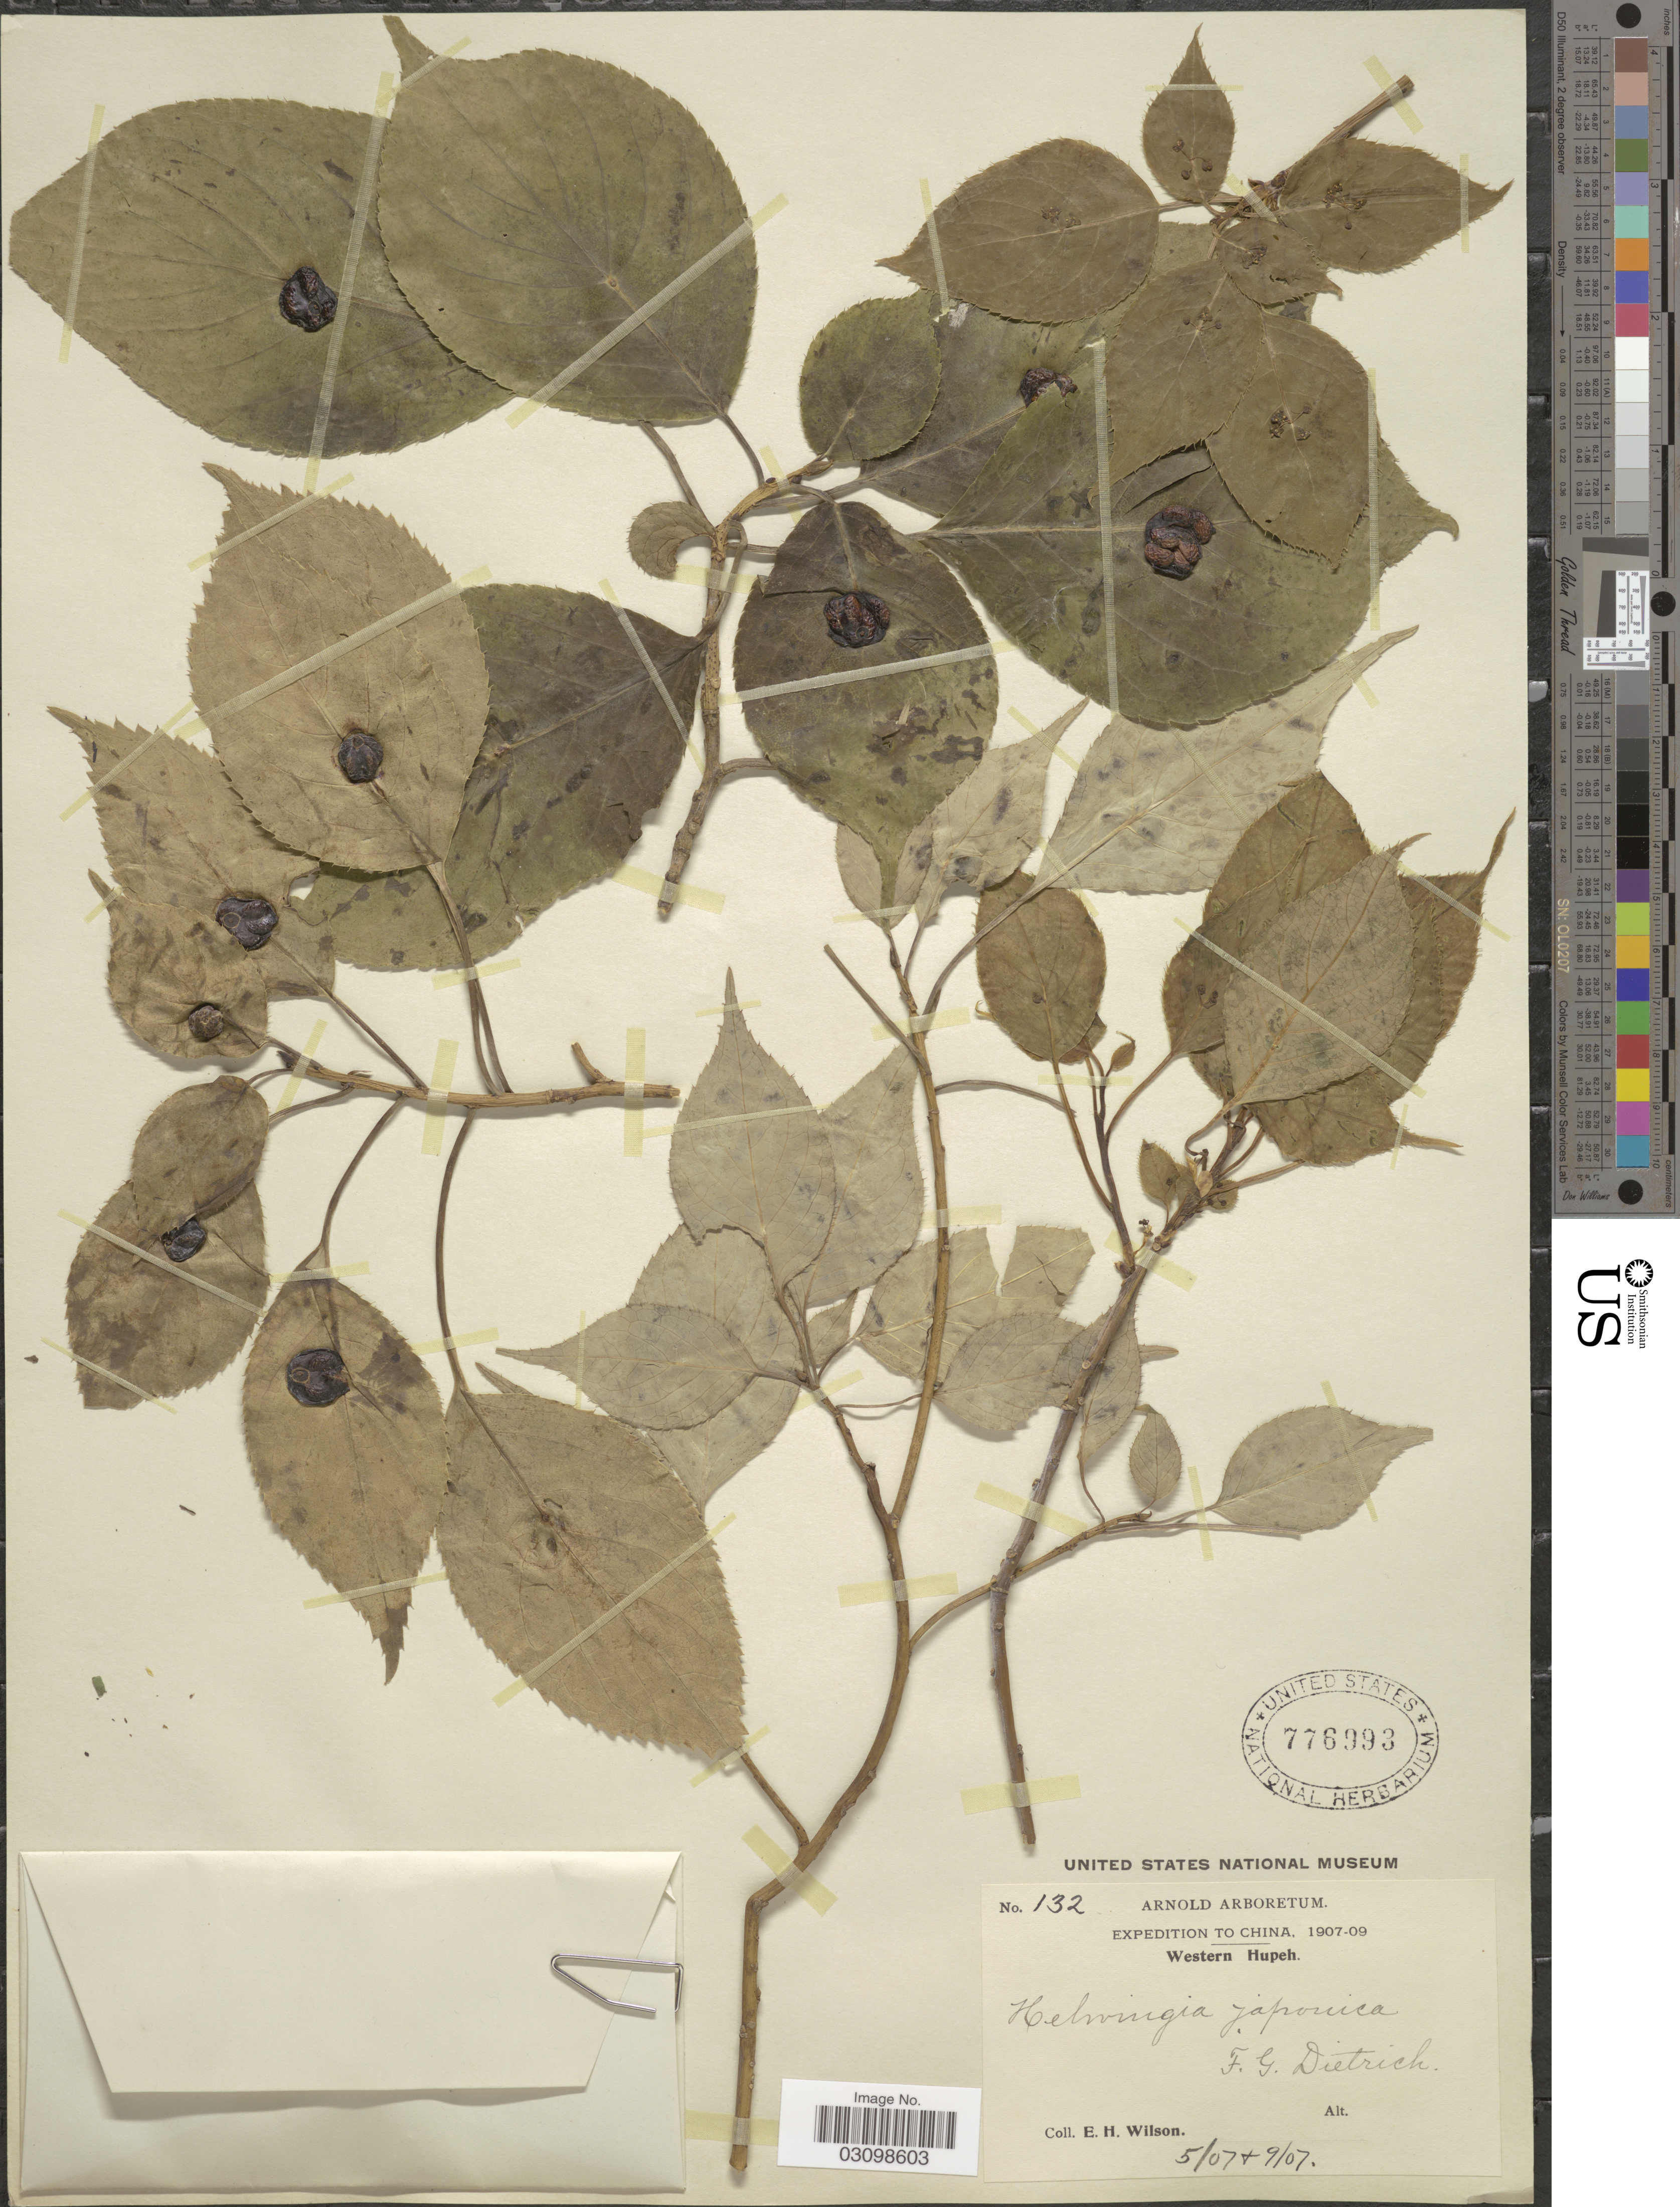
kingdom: Plantae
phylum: Tracheophyta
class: Magnoliopsida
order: Aquifoliales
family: Helwingiaceae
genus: Helwingia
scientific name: Helwingia japonica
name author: (Thunb.) Dietr.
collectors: E. Wilson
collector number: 132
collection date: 1907-05/1907-09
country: China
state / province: Hubei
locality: Western Hupeh.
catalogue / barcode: US 776993